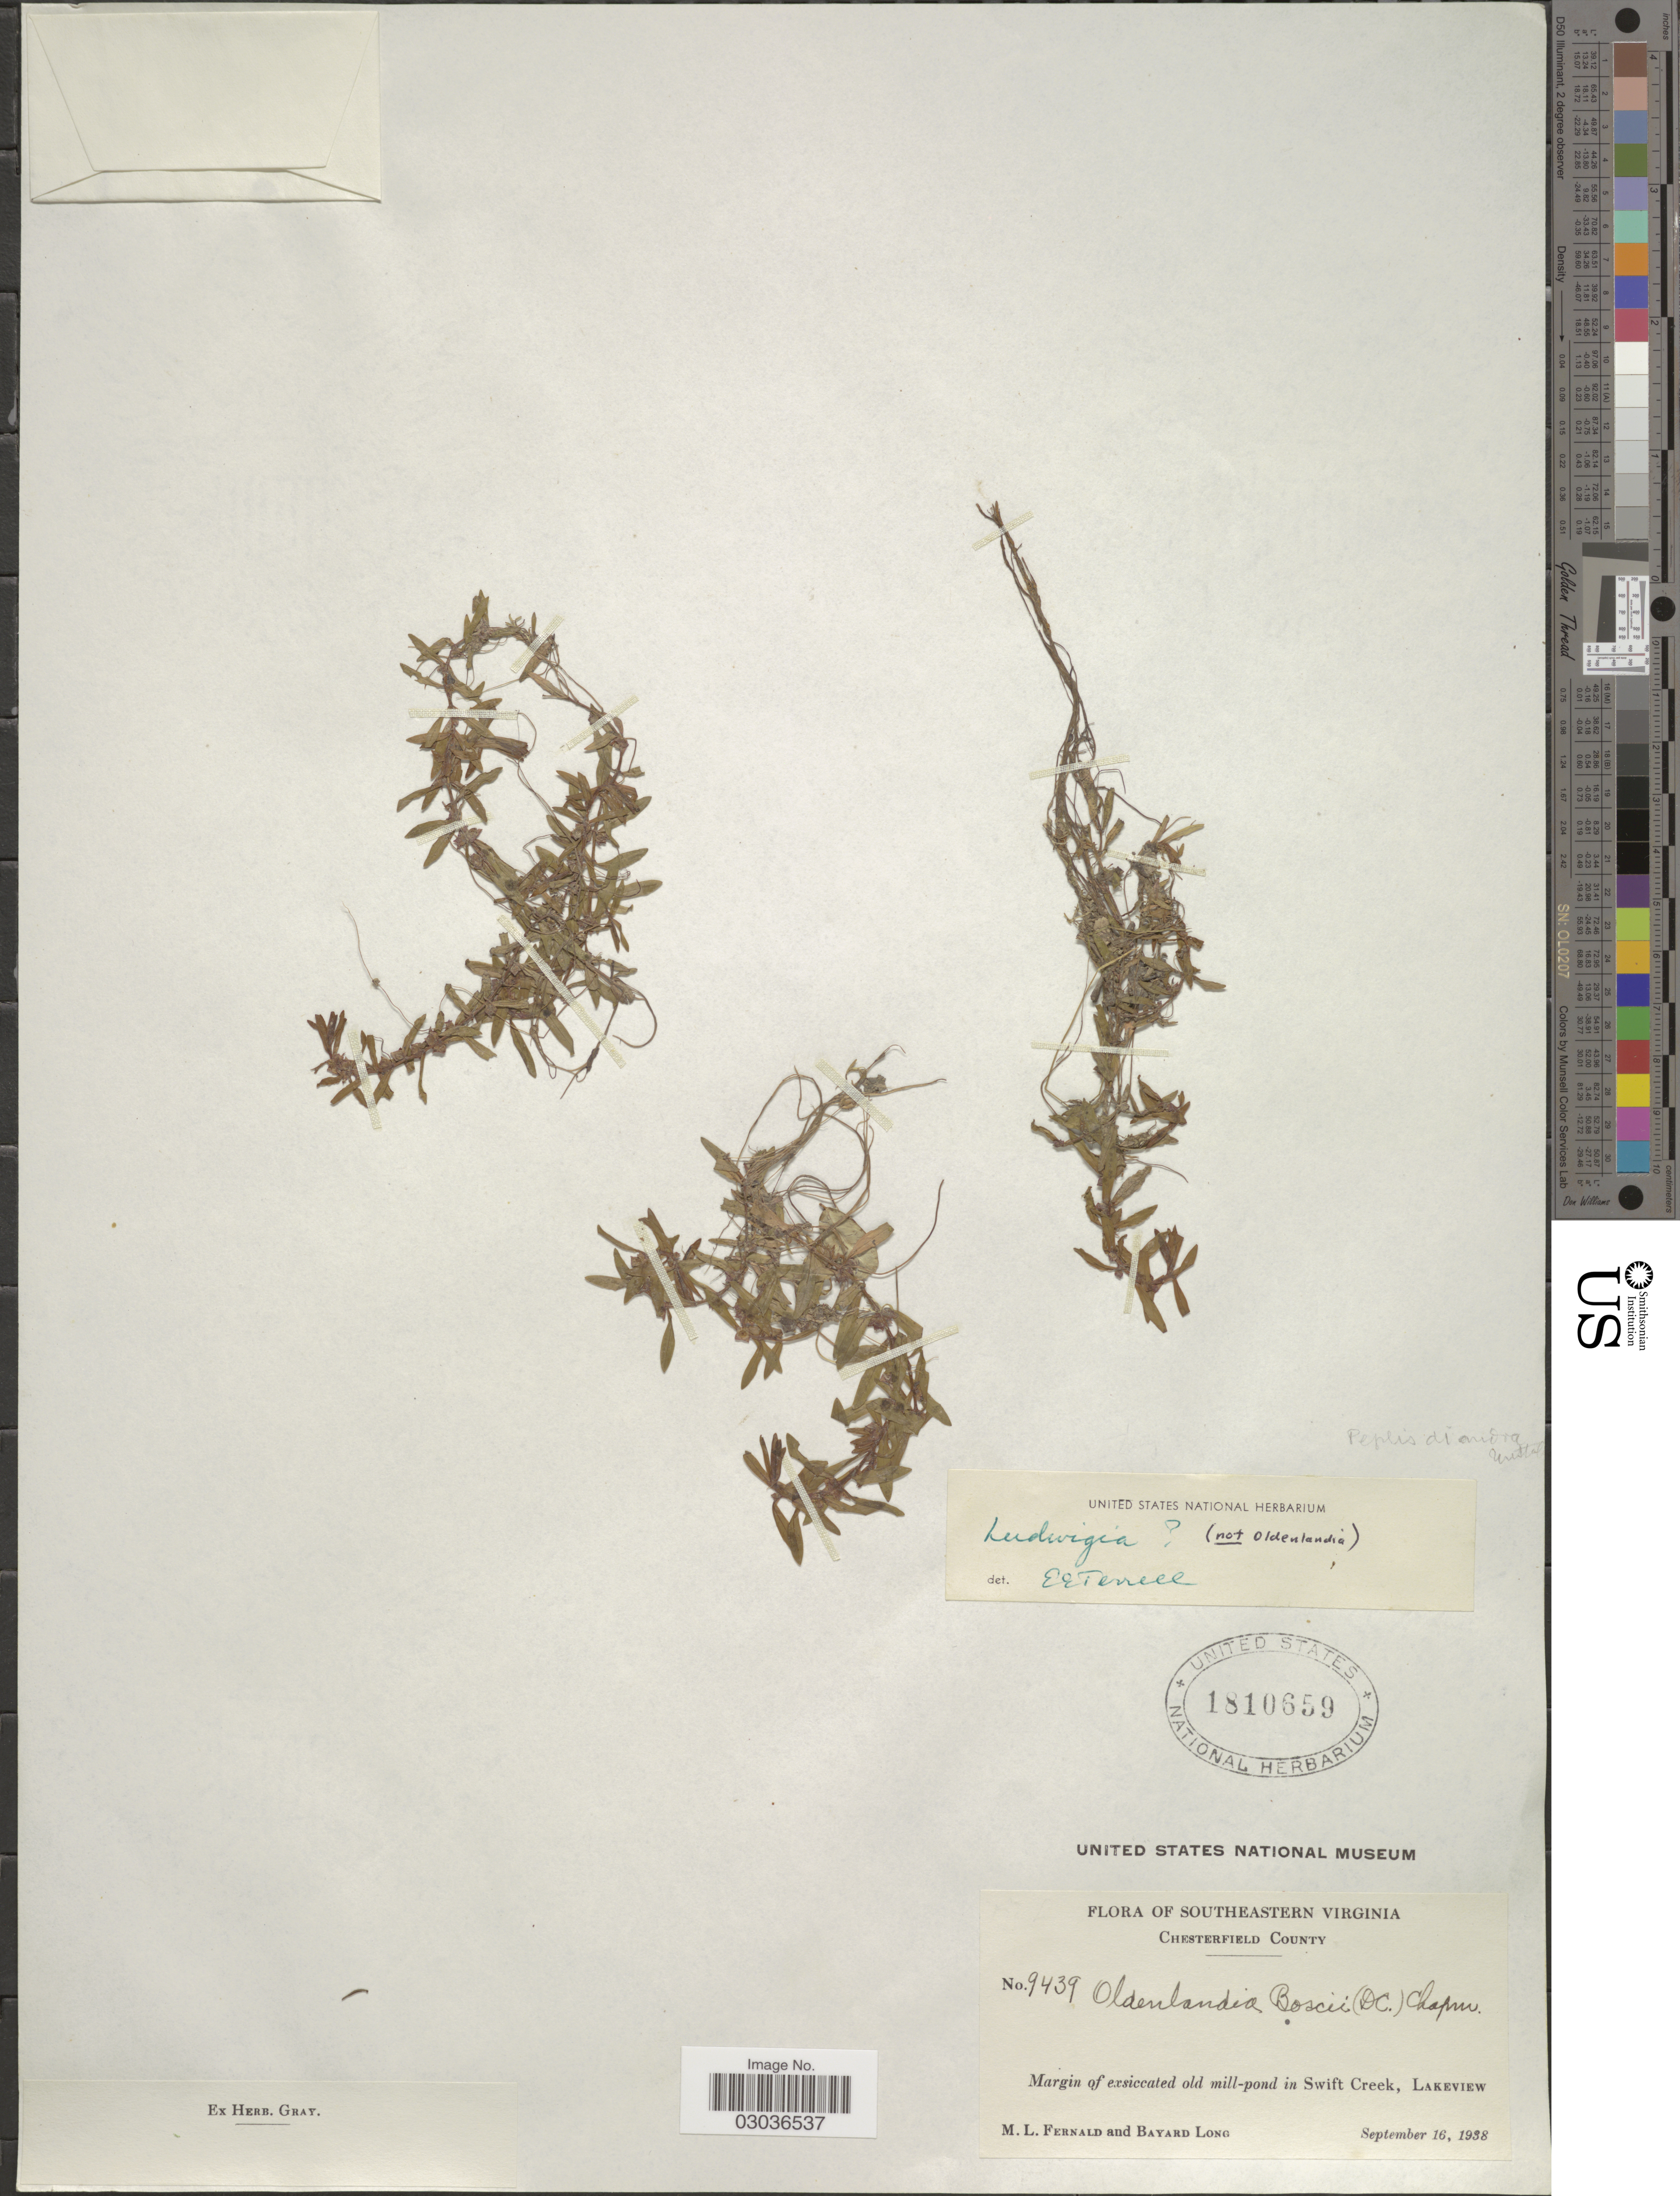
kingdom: Plantae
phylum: Tracheophyta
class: Magnoliopsida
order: Myrtales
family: Lythraceae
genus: Didiplis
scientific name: Didiplis diandra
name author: (Nutt. ex DC.) Alph. Wood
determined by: Strong, Mark T., (BOT), Smithsonian Institution - National Museum of Natural History (UNITED STATES)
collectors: M. L. Fernald & B. Long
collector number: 9439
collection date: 1938-09-16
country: United States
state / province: Virginia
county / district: Chesterfield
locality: Southeastern Virginia. Chesterfield County. Margin of exsiccated old mill-pond in Swift Creek, Lakeview.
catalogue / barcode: US 1810659